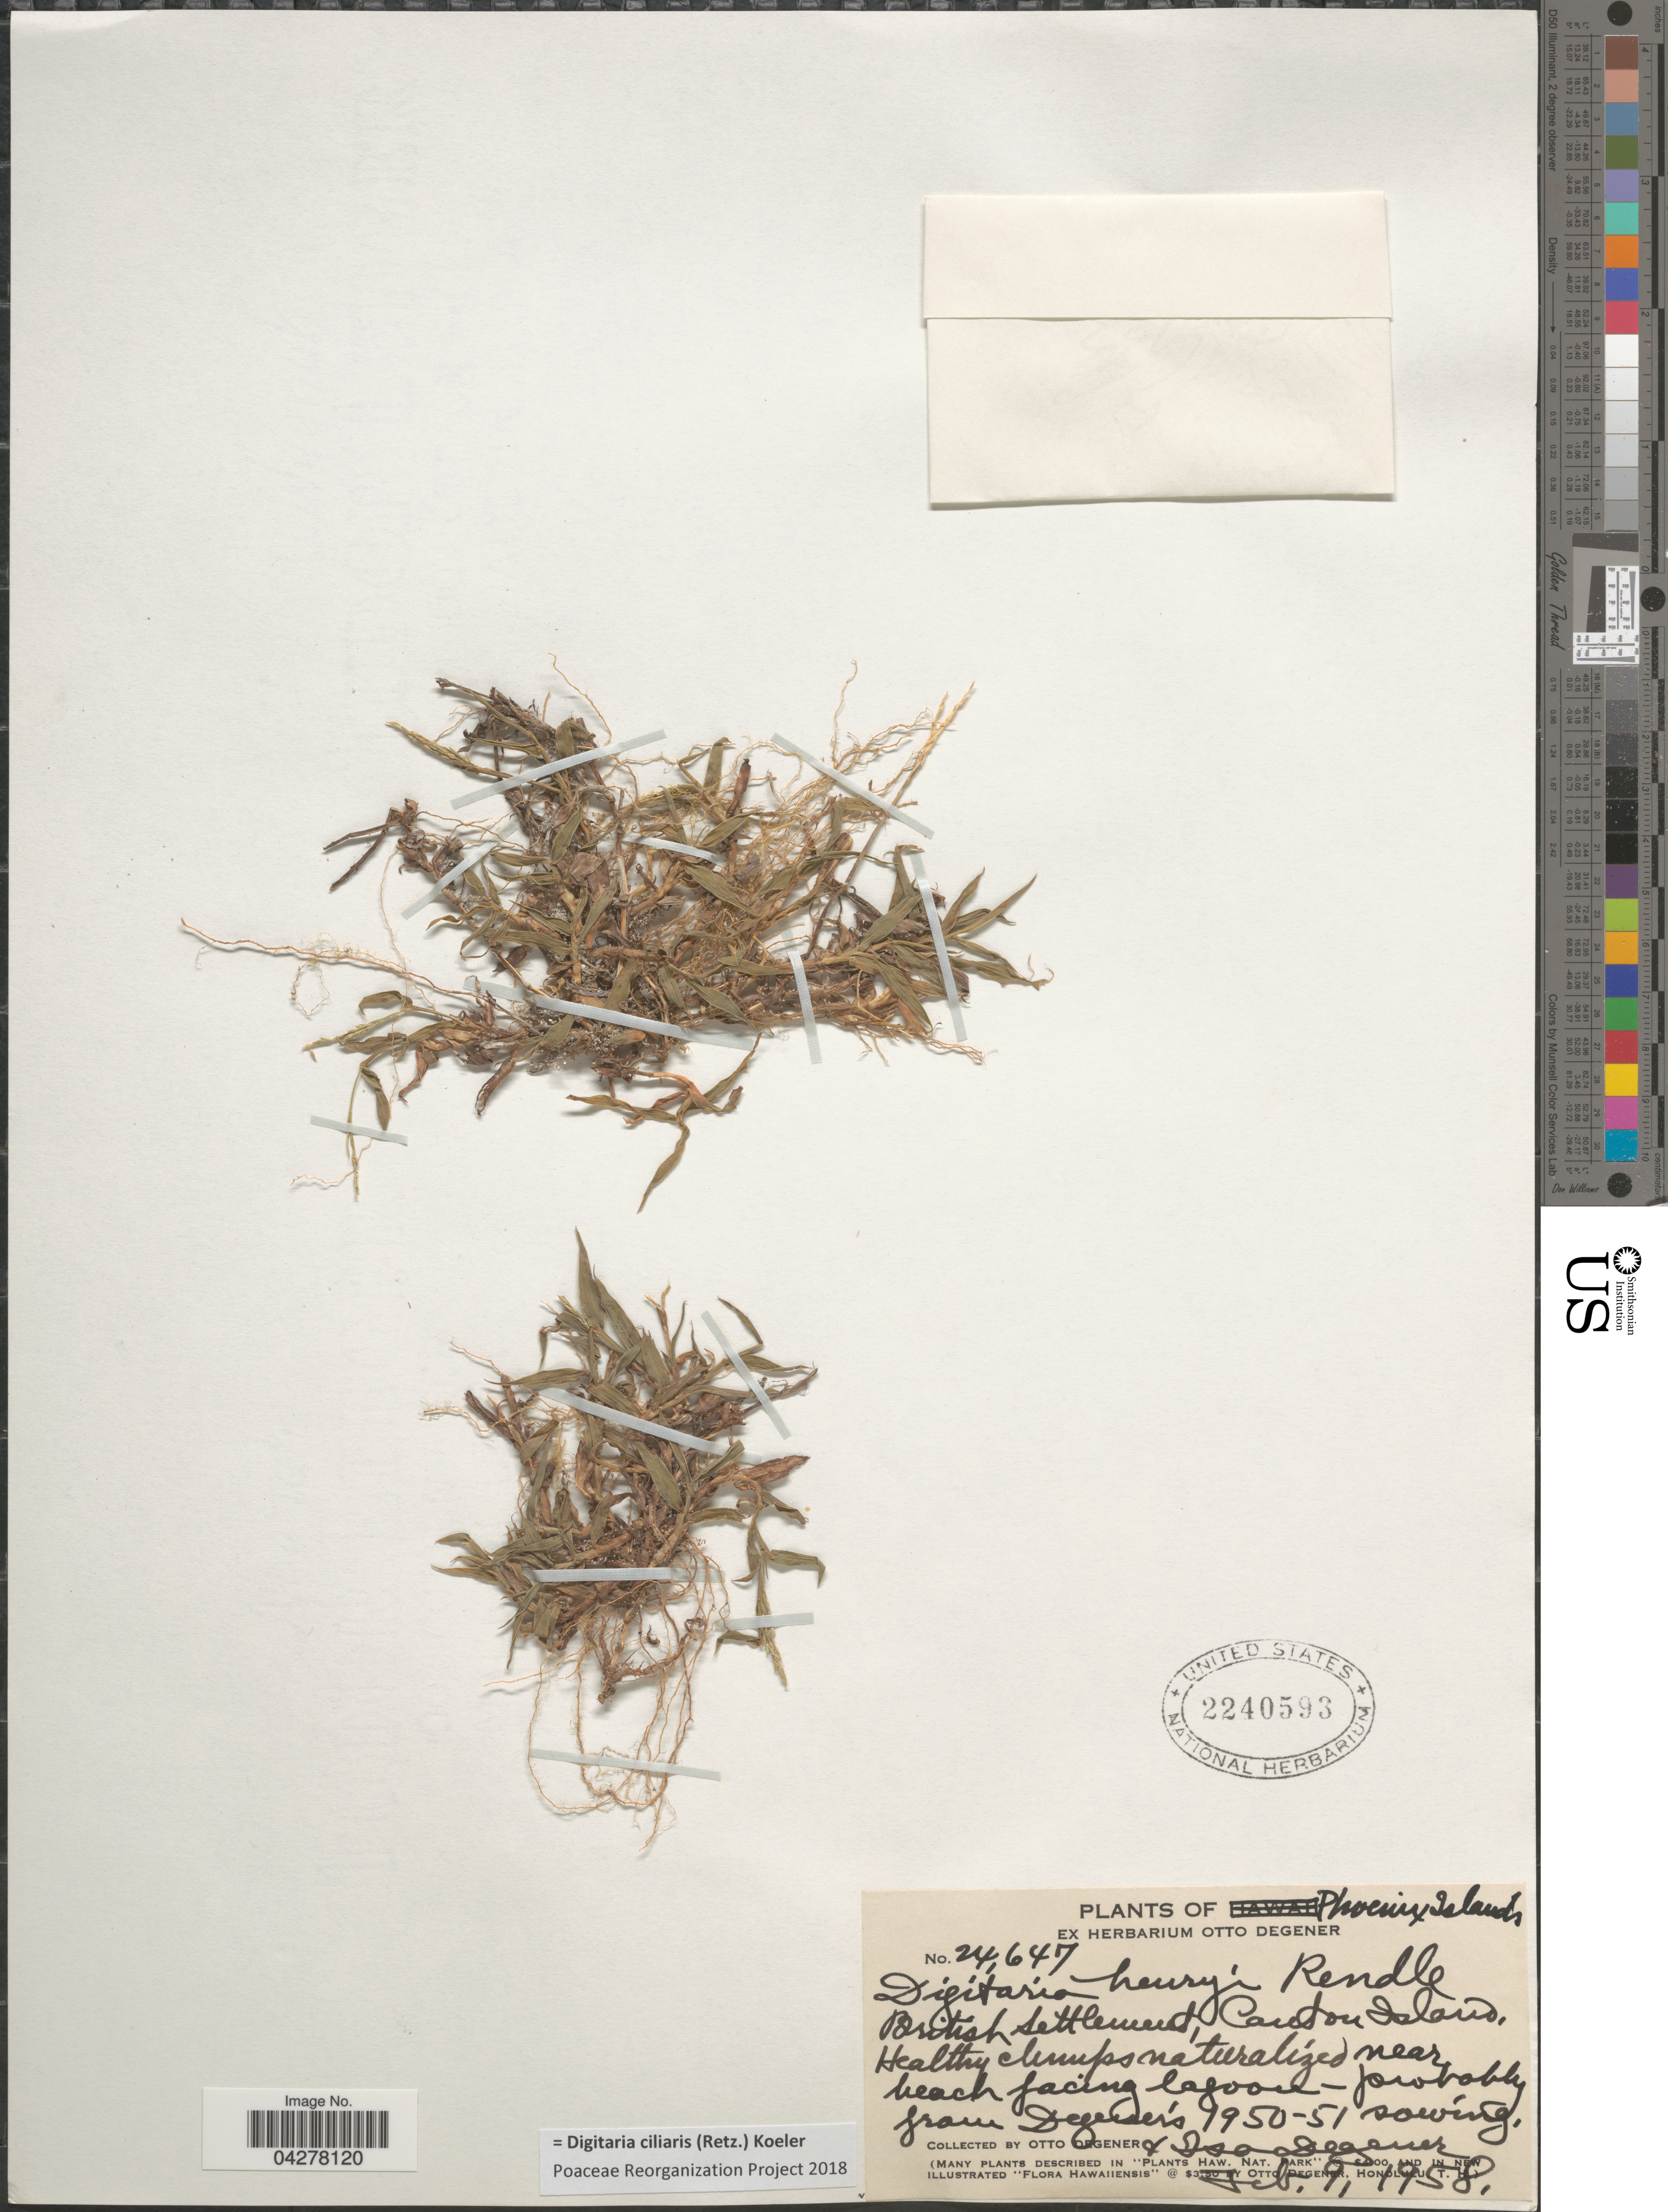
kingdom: Plantae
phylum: Tracheophyta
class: Liliopsida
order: Poales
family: Poaceae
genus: Digitaria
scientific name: Digitaria ciliaris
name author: (Retz.) Koeler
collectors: O. Degener & I. Degener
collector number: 24647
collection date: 1958-02-09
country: Kiribati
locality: Phoenix Islands. British settlement, Canton Island. Healthy clumps naturalized near beach facing lagoon.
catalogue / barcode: US 2240593